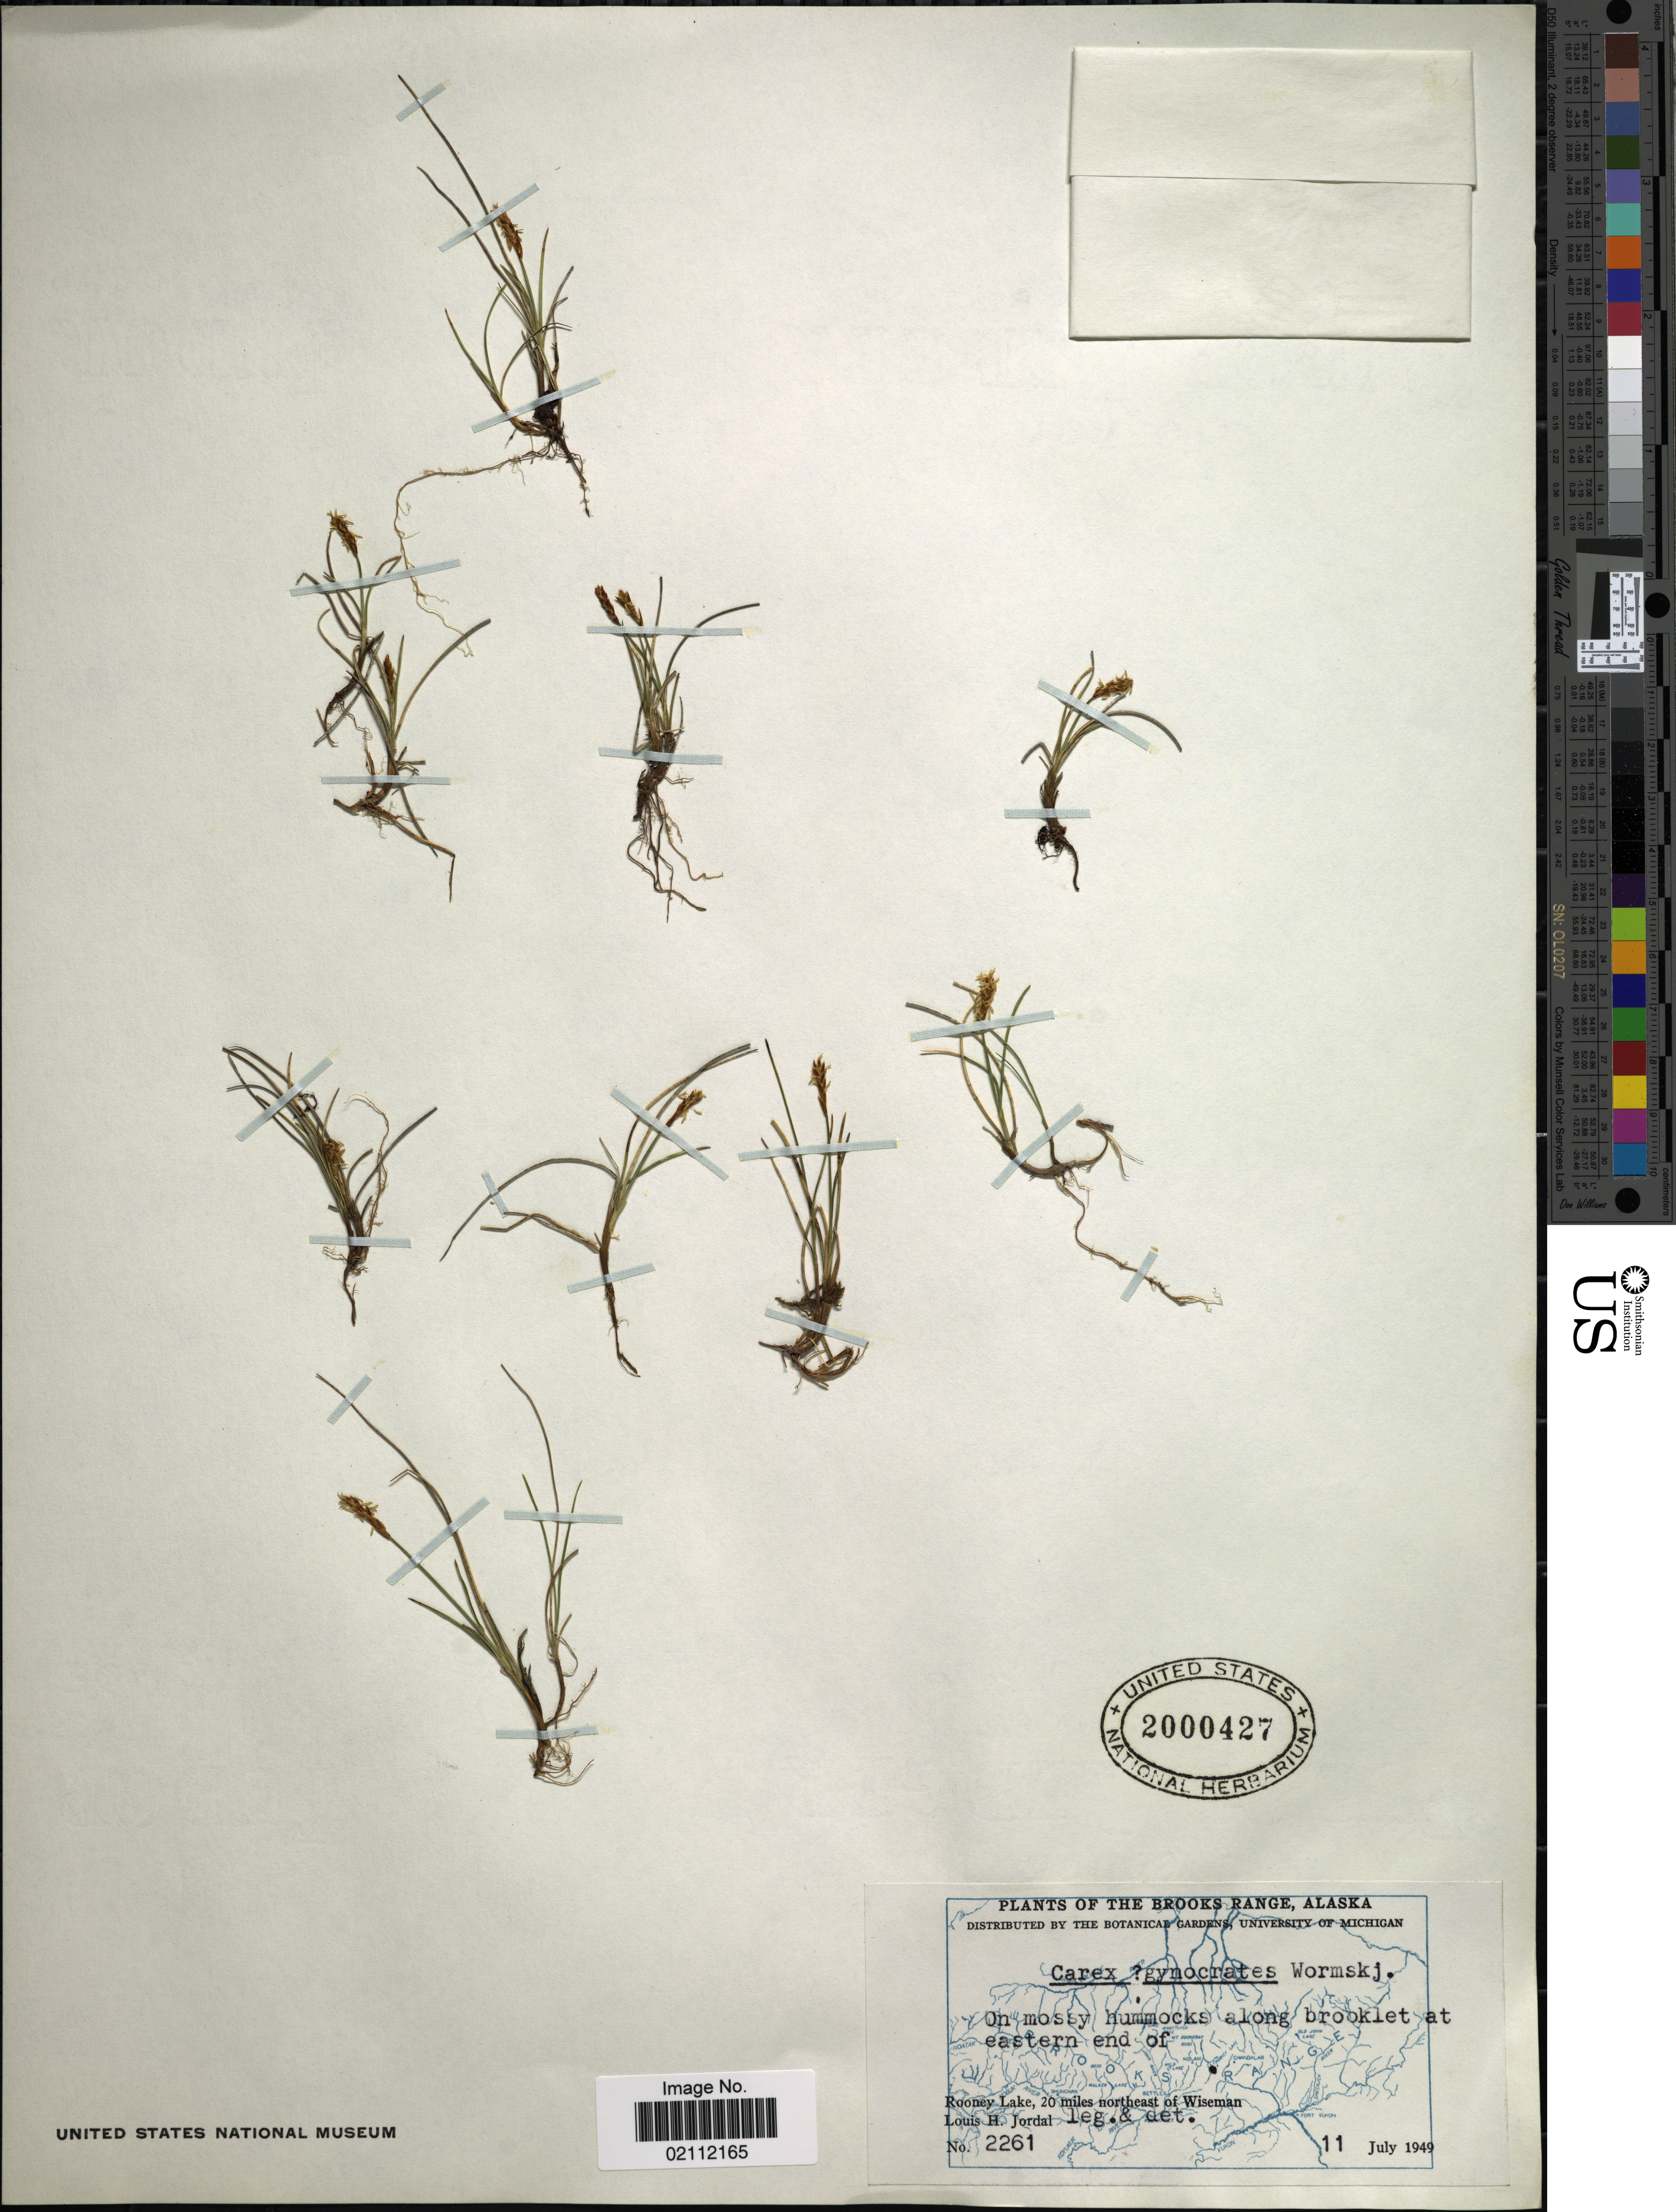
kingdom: Plantae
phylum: Tracheophyta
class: Liliopsida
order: Poales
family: Cyperaceae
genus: Carex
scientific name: Carex nardina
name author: (Hornem.) Fr.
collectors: L. Jordal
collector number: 2261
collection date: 1949-07-11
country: United States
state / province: Alaska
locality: Brooks Range. eastern end of Rooney Lake, 20 miles northeast of Wiseman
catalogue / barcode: US 2000427